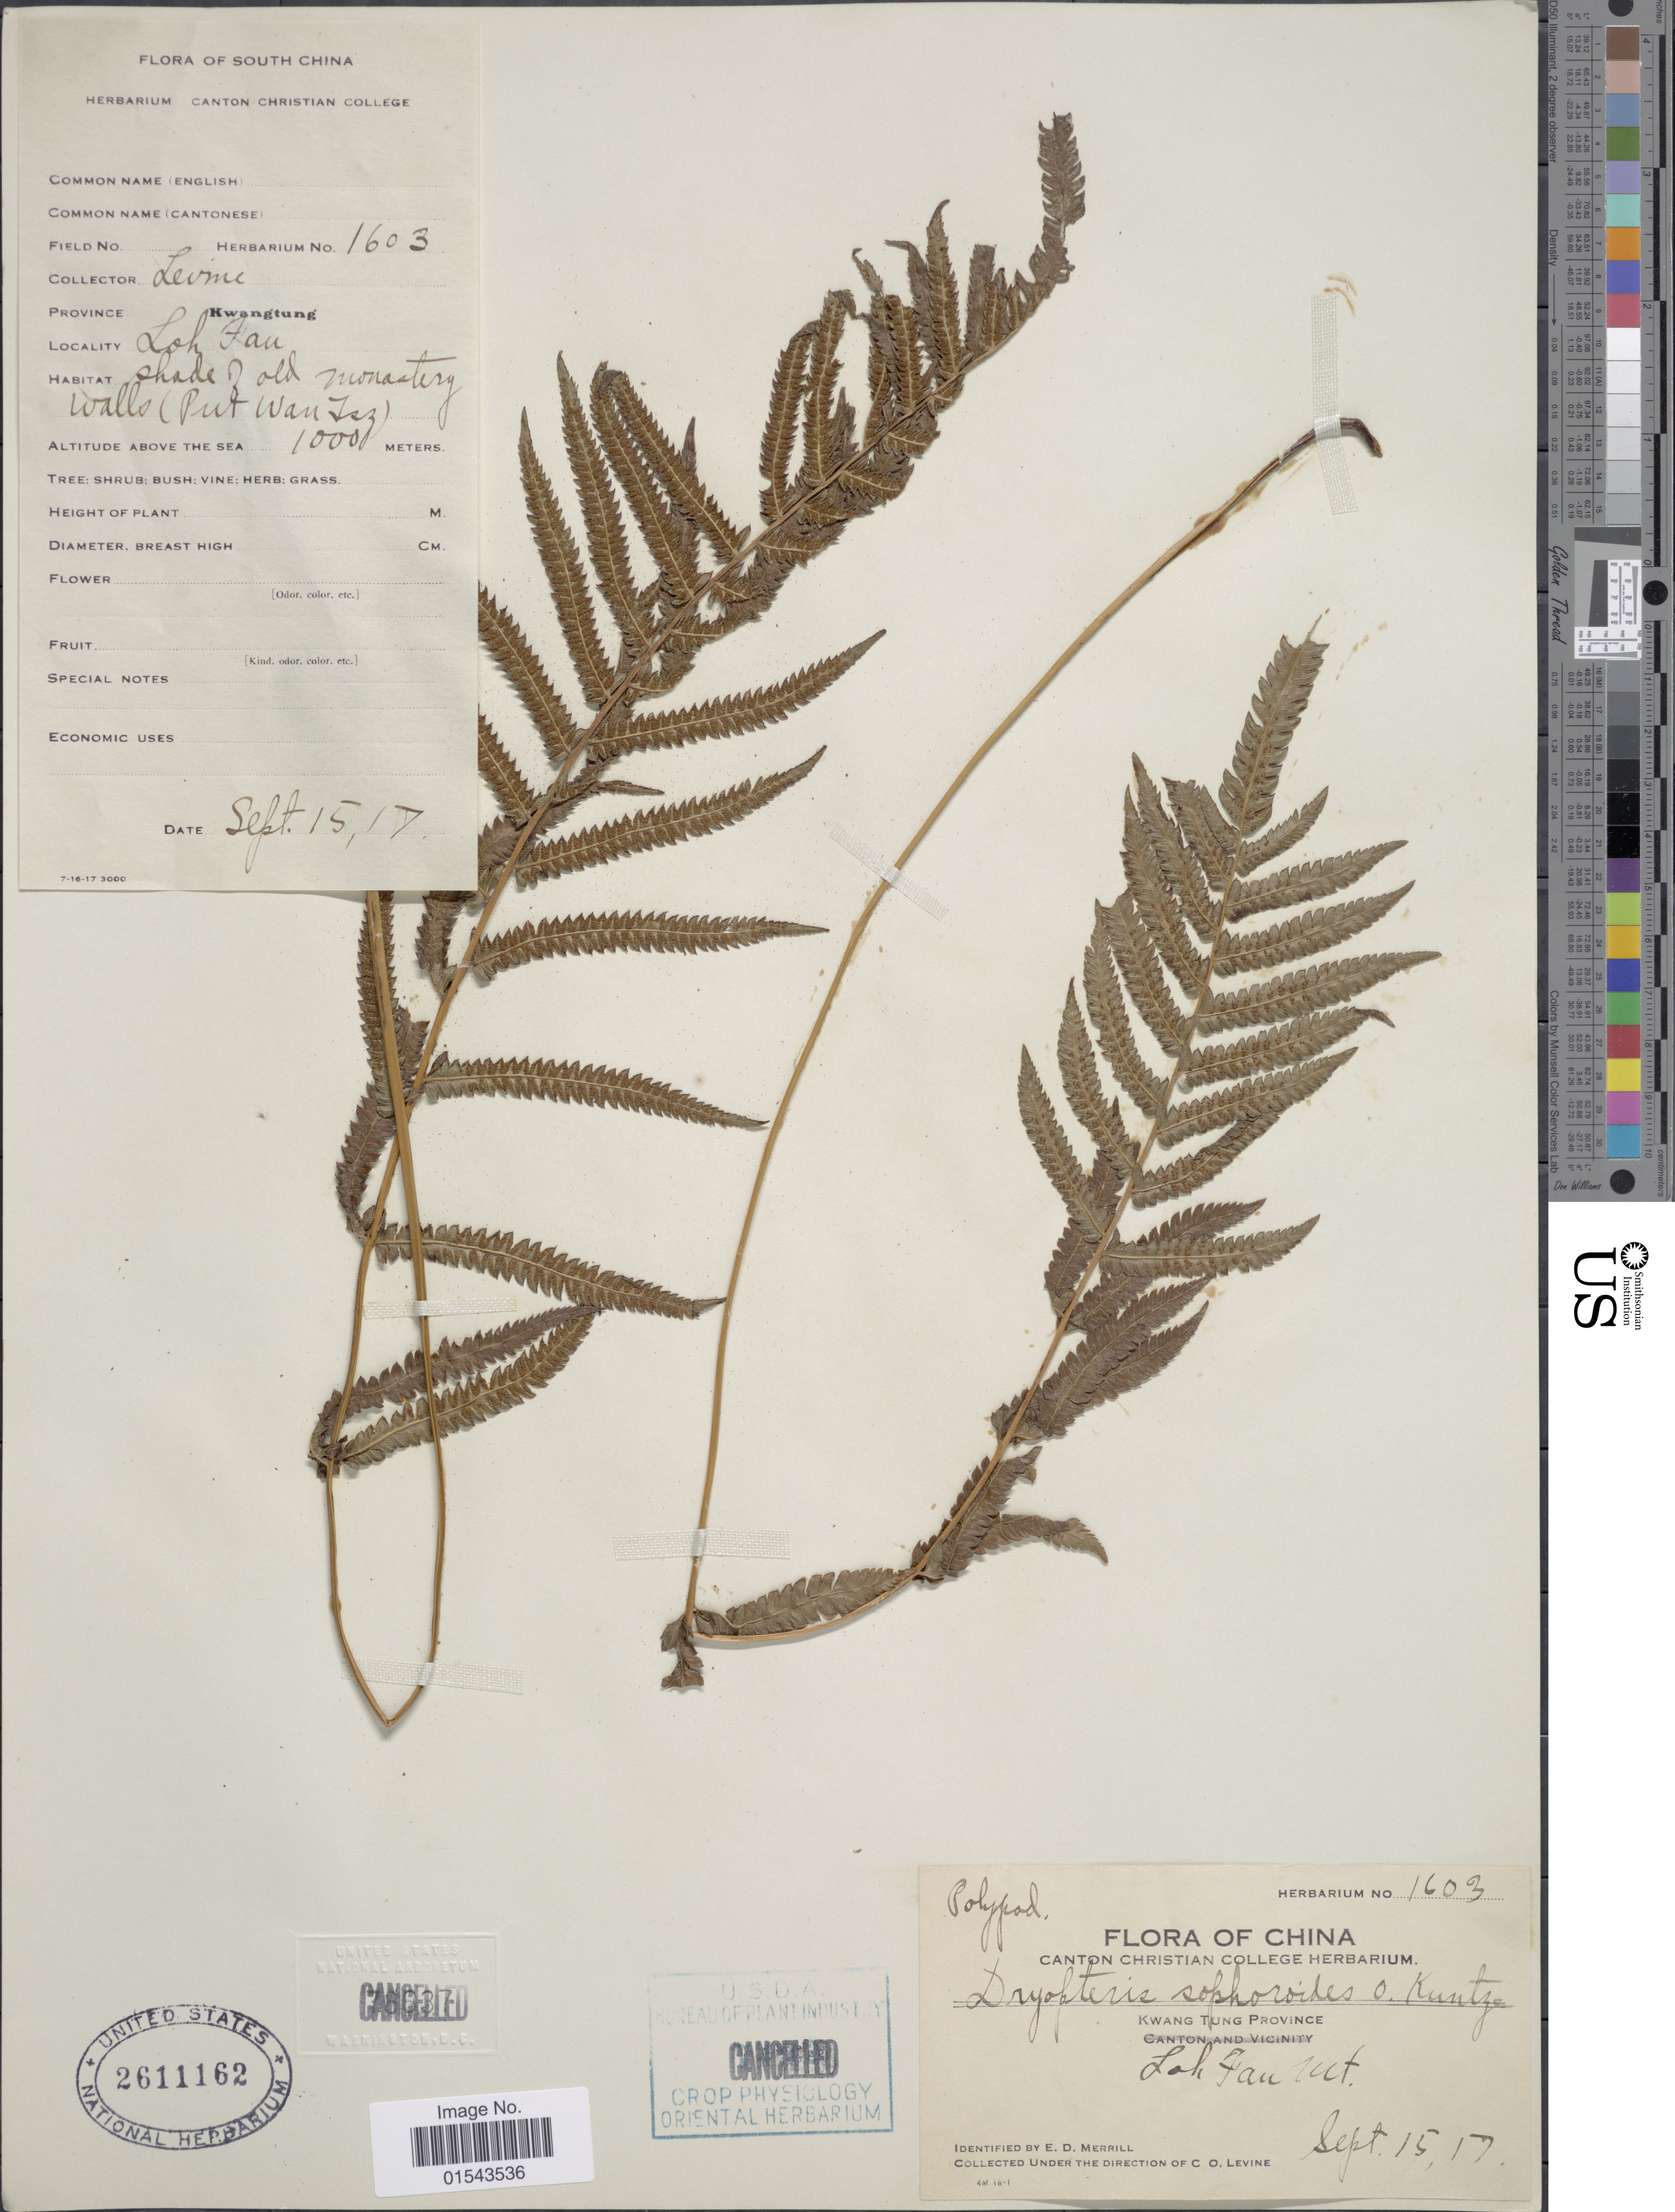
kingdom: Plantae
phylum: Tracheophyta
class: Polypodiopsida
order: Polypodiales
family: Thelypteridaceae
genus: Christella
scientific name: Christella acuminata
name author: (Houtt.) H. Lév.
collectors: C. O. Levine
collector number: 1603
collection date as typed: Transcribed d/m/y: 15/9/17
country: China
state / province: Guangdong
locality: Kwangtung province. Loh Fau Mt. [interpreted]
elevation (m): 1000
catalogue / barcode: US 2611162